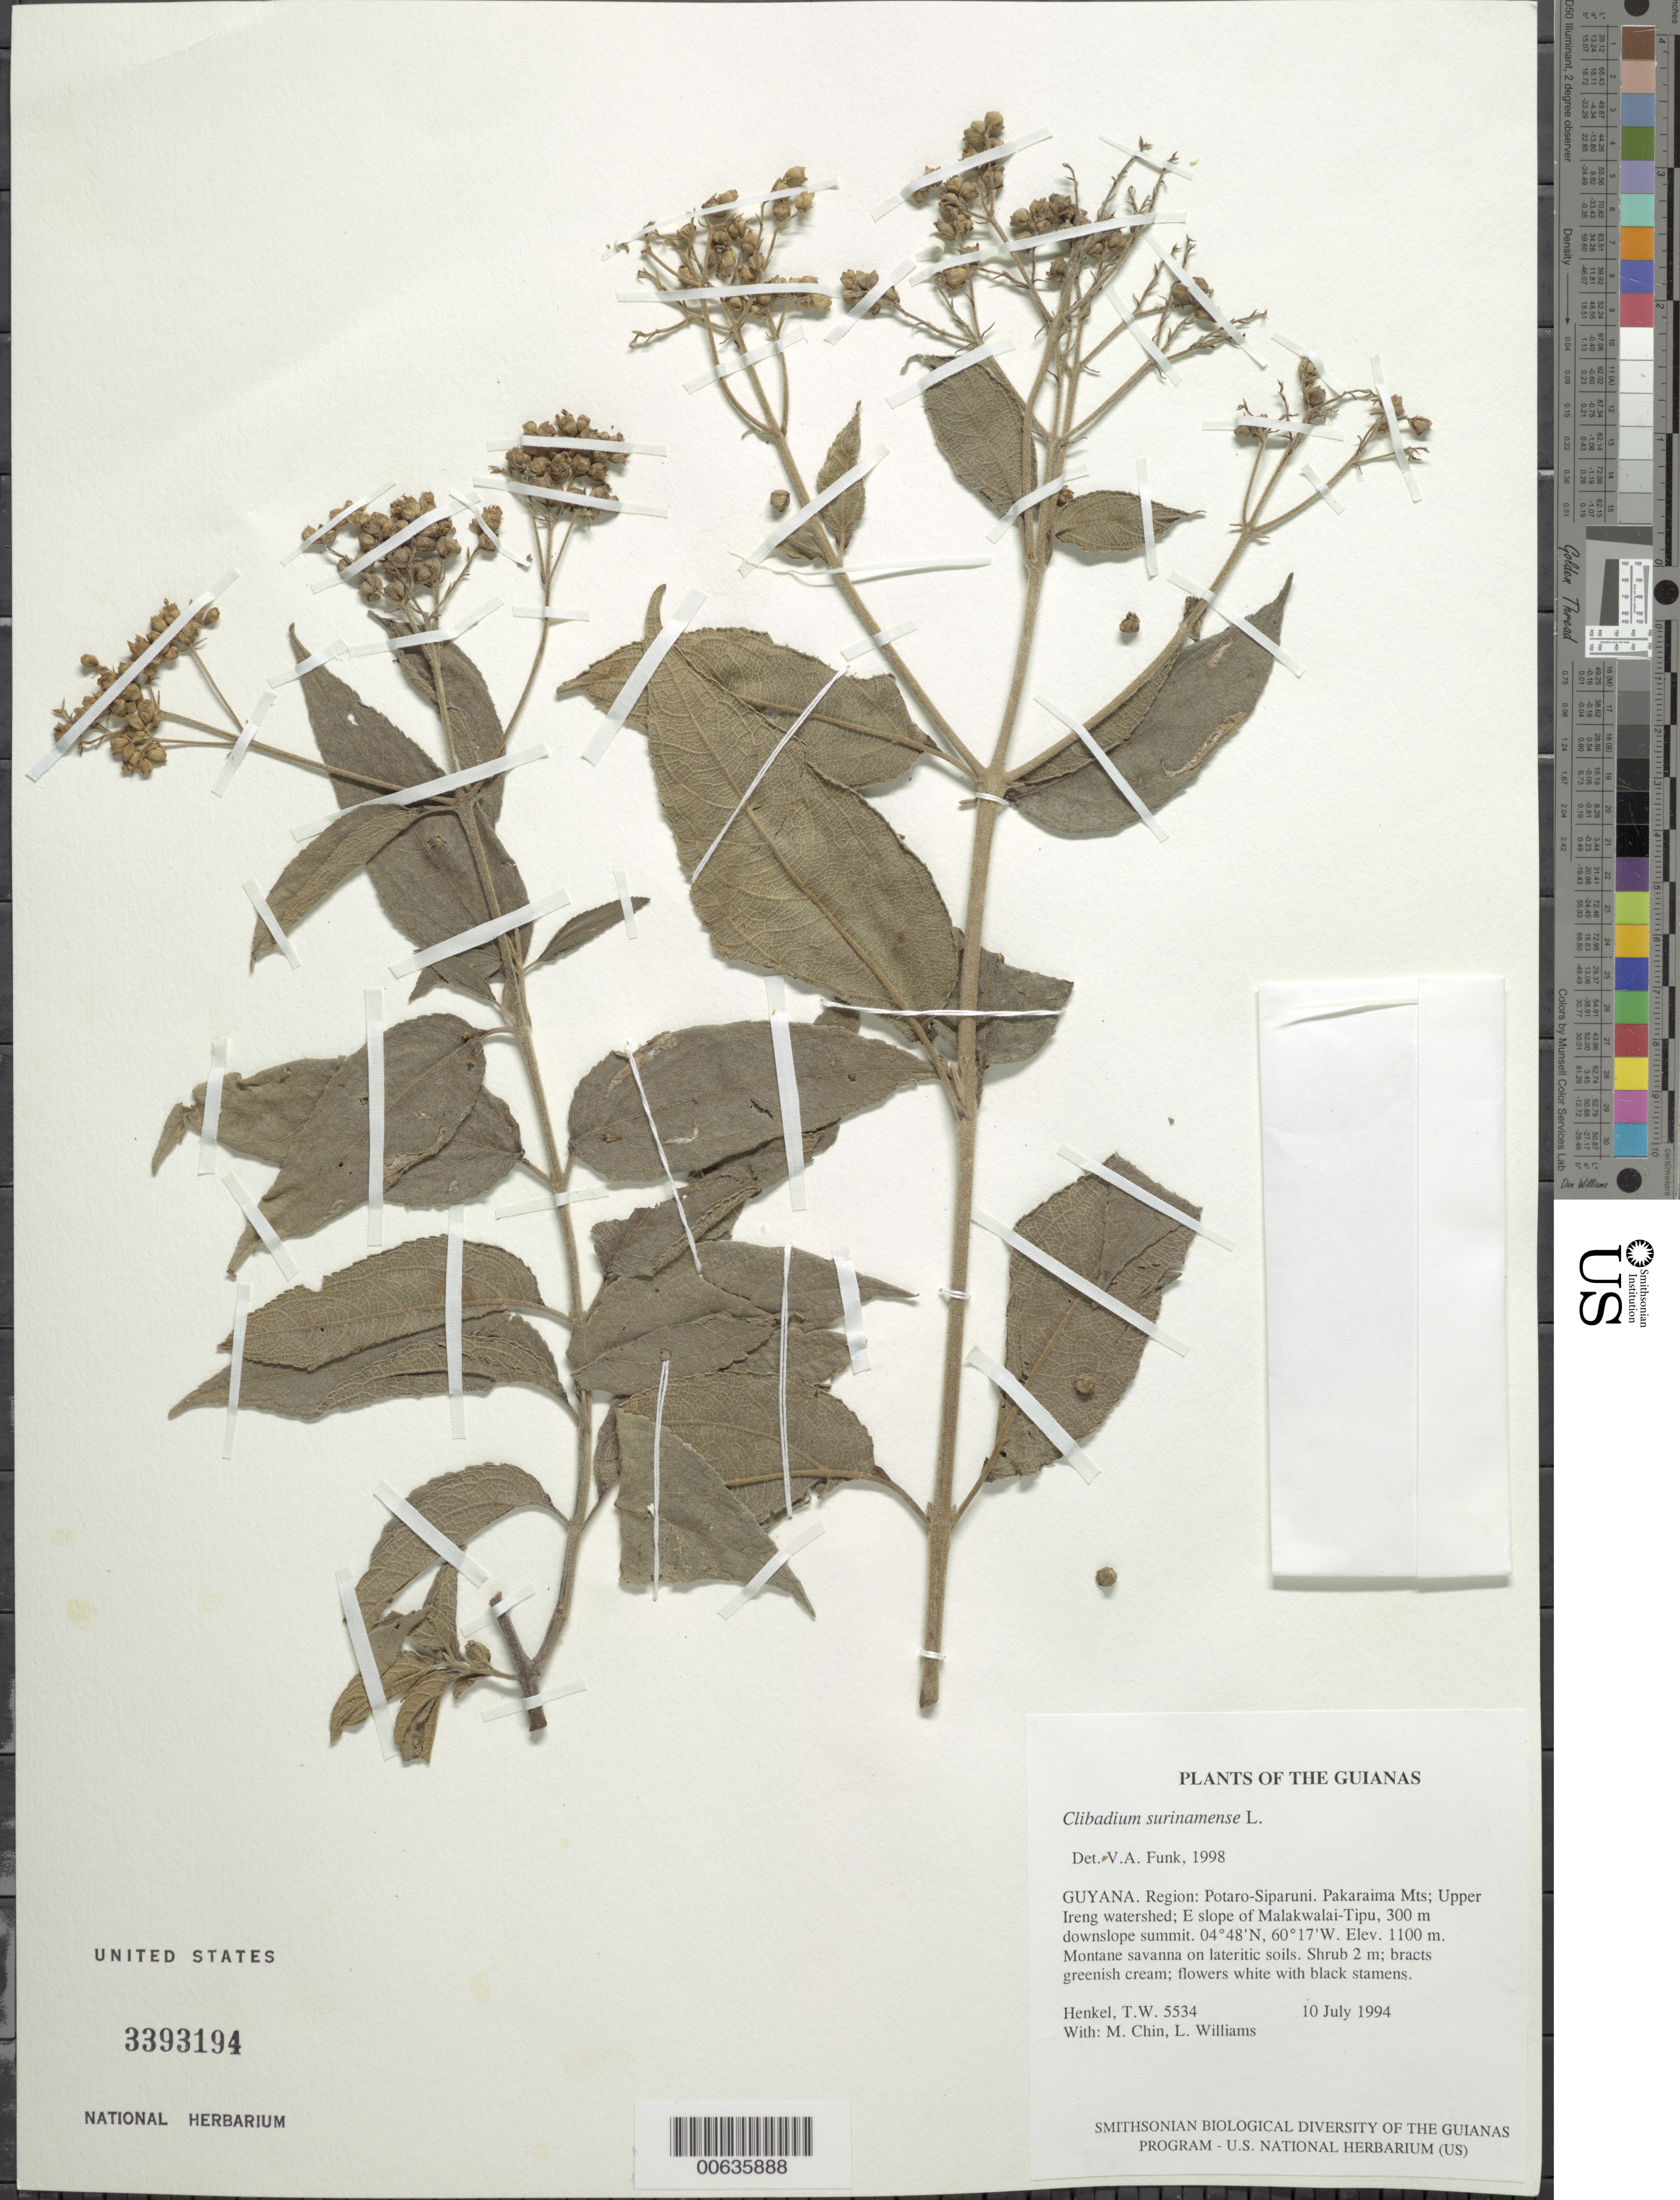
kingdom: Plantae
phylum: Tracheophyta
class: Magnoliopsida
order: Asterales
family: Asteraceae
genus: Clibadium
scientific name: Clibadium surinamense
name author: L.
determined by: Funk, Vicki A., (BOT), Smithsonian Institution - National Museum of Natural History (UNITED STATES)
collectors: T. Henkel, M. Chin & L. Williams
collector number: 5534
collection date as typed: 10 July 1994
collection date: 1994-07-10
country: Guyana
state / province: Potaro-Siparuni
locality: Pakaraima Mts; Upper Ireng watershed; E slope of Malakwalai-Tipu, 300 m downslope summit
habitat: Montane savanna on lateritic soils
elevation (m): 1100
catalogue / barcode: US 3393194